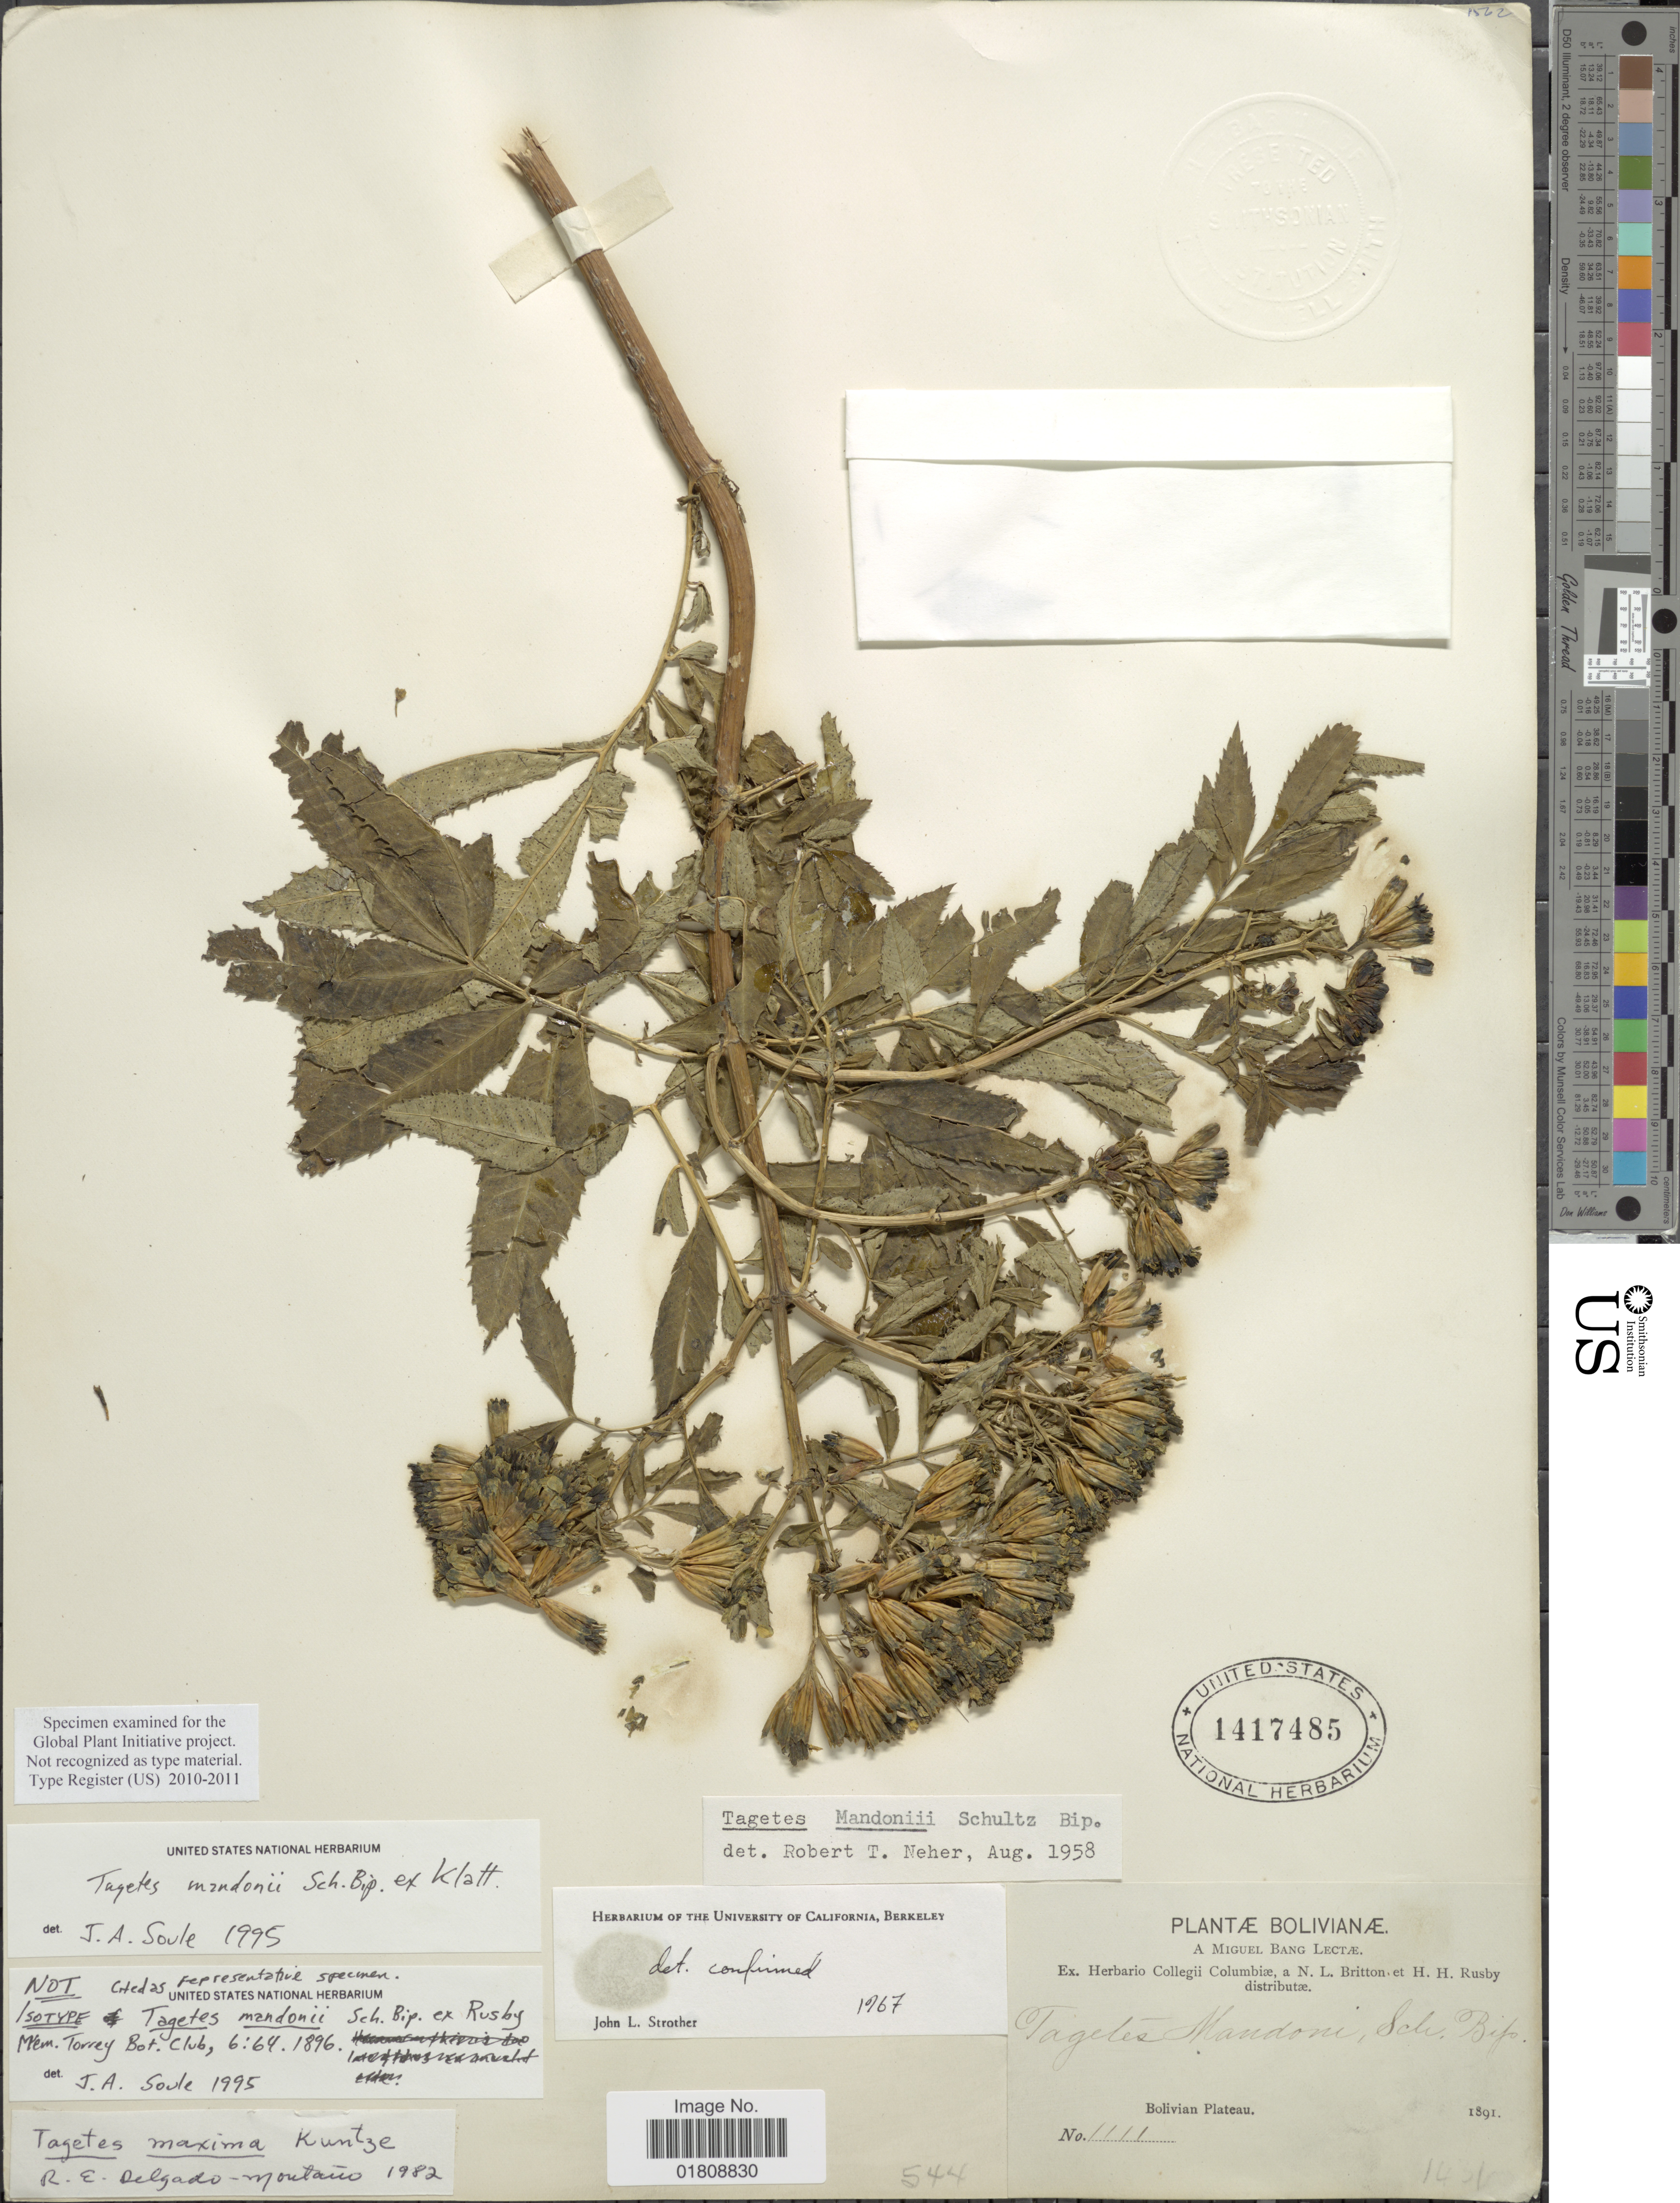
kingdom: Plantae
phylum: Tracheophyta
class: Magnoliopsida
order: Asterales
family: Asteraceae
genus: Tagetes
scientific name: Tagetes mandonii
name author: Sch. Bip. ex Klatt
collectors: M. Bang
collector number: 1111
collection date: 1891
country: Bolivia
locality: Bolivian Plateau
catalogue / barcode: US 1417485